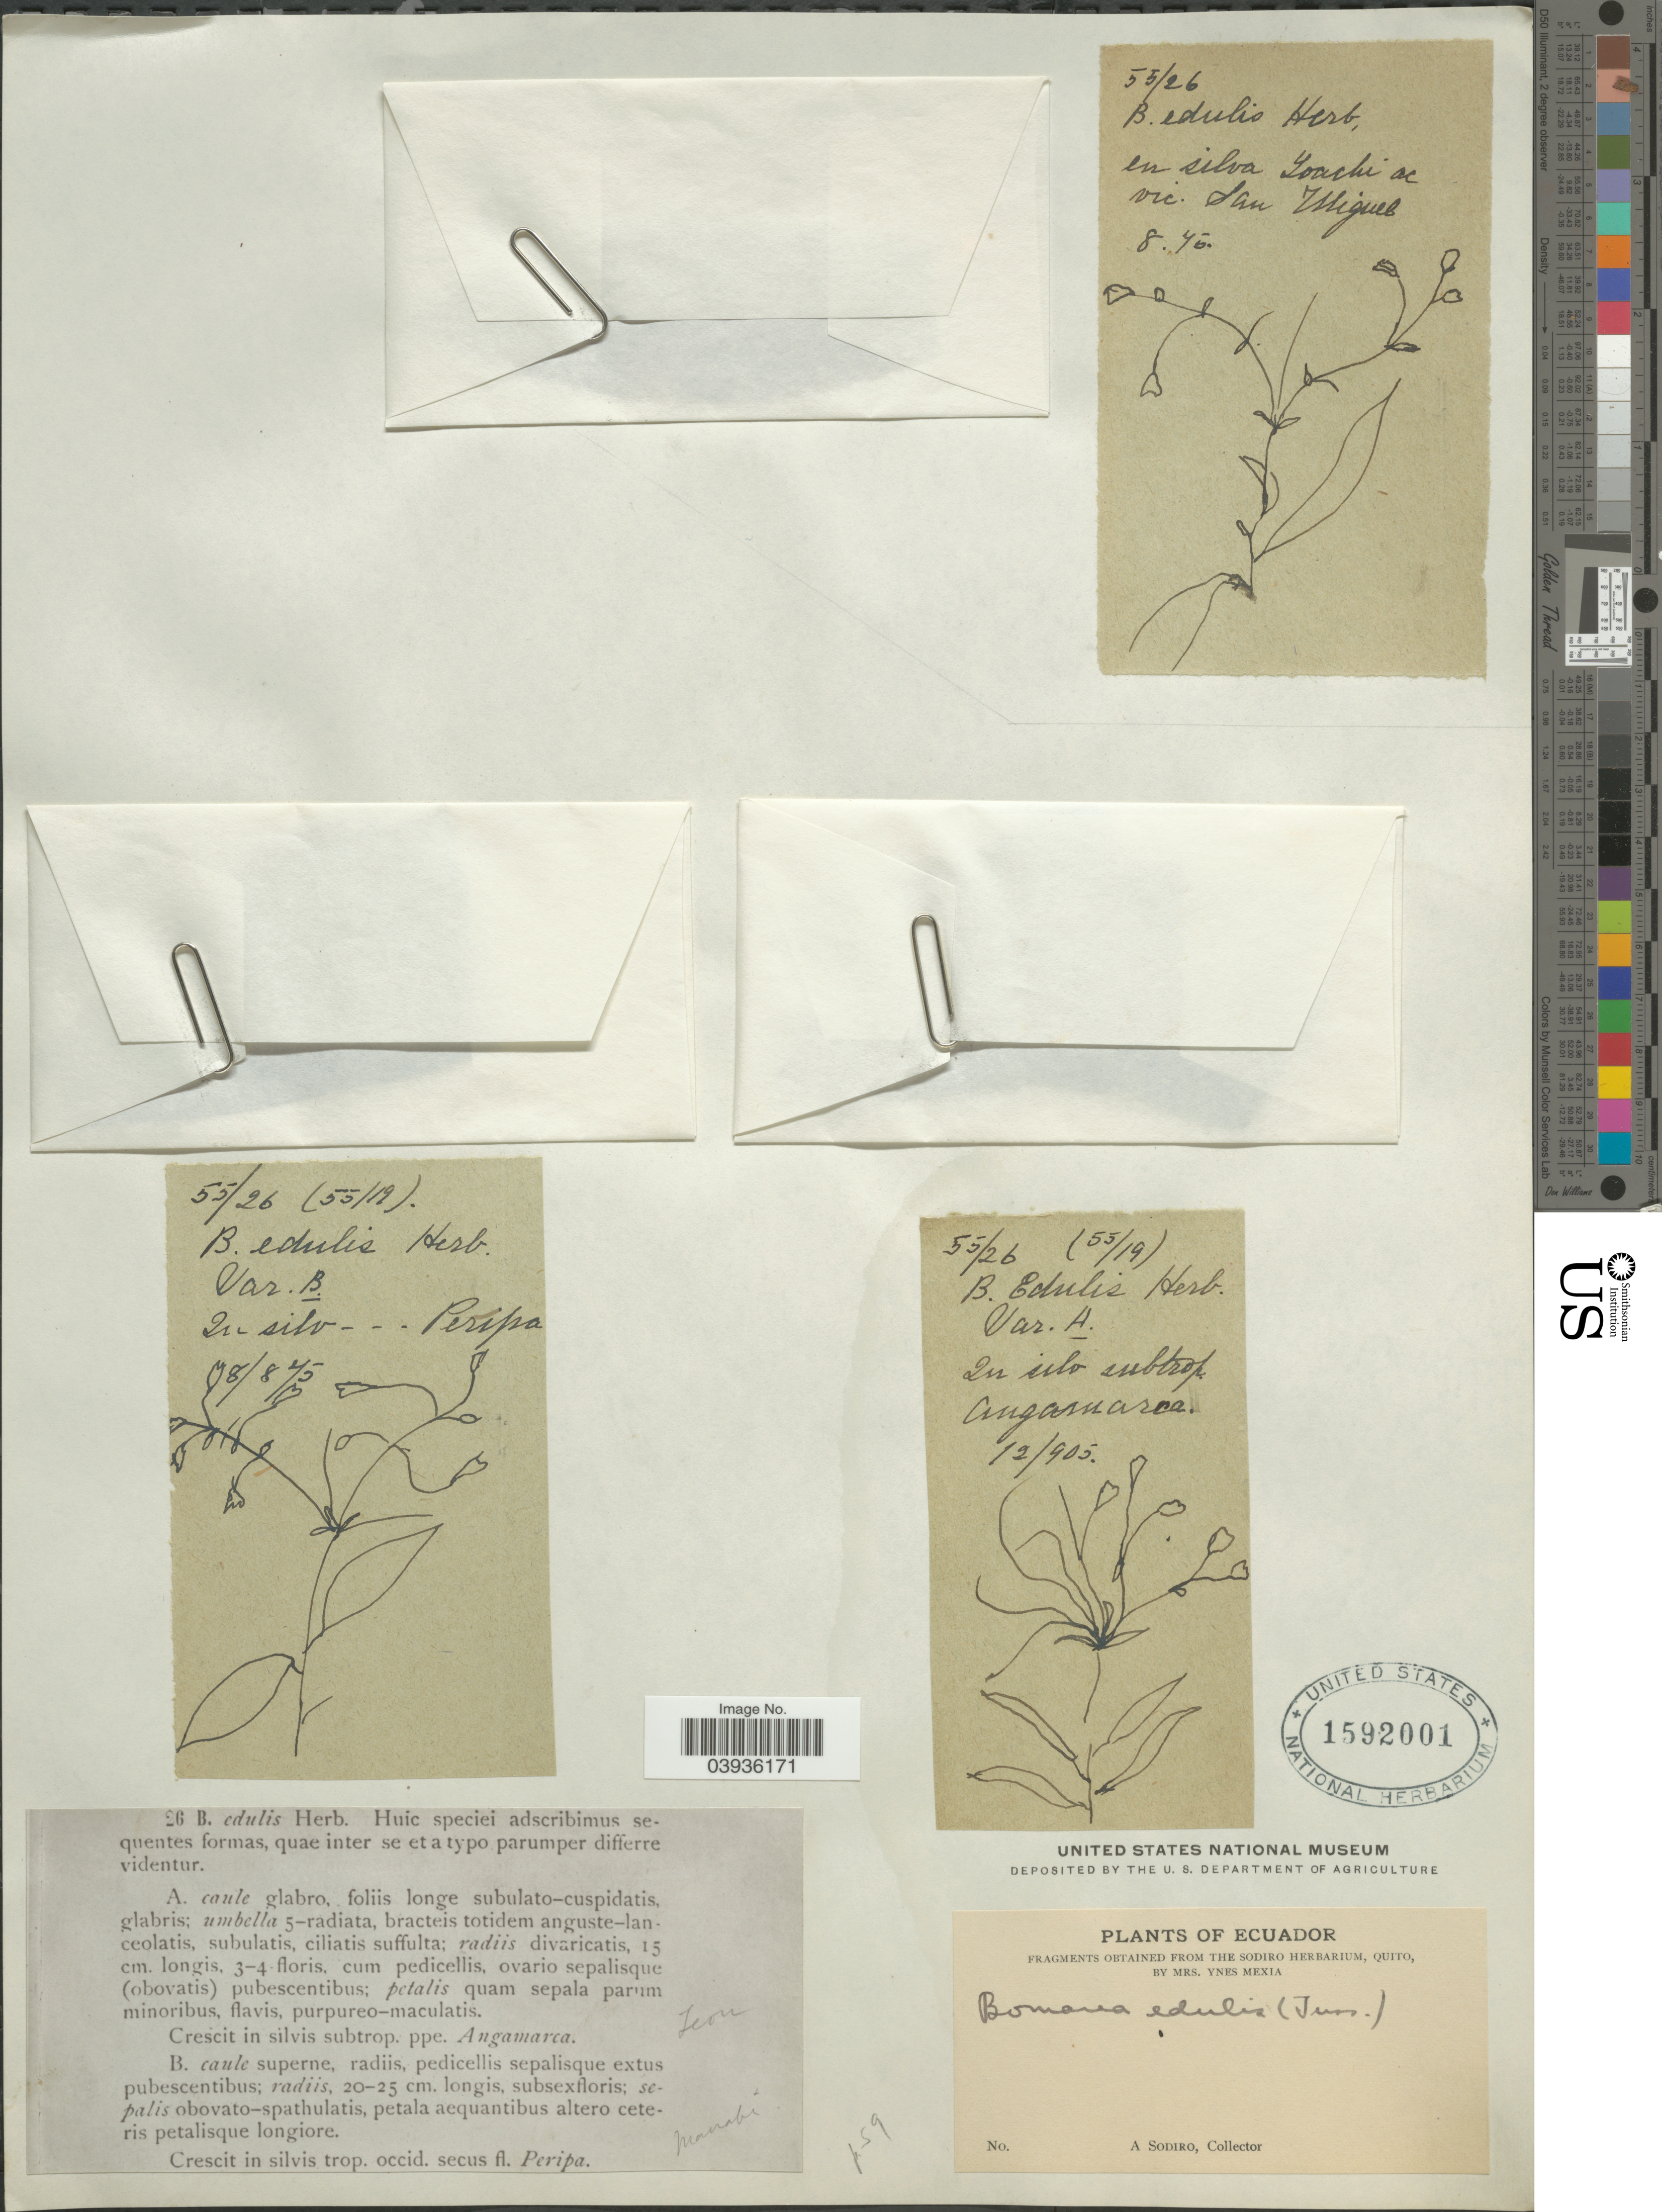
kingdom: Plantae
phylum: Tracheophyta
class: Liliopsida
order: Liliales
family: Alstroemeriaceae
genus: Bomarea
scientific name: Bomarea edulis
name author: (Tussac) Herb.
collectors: A. Sodiro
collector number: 55/26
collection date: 1875-08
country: Ecuador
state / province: Manabí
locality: In silvis trop. occid. secus fl. Peripa.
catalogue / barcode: US 2592001-2